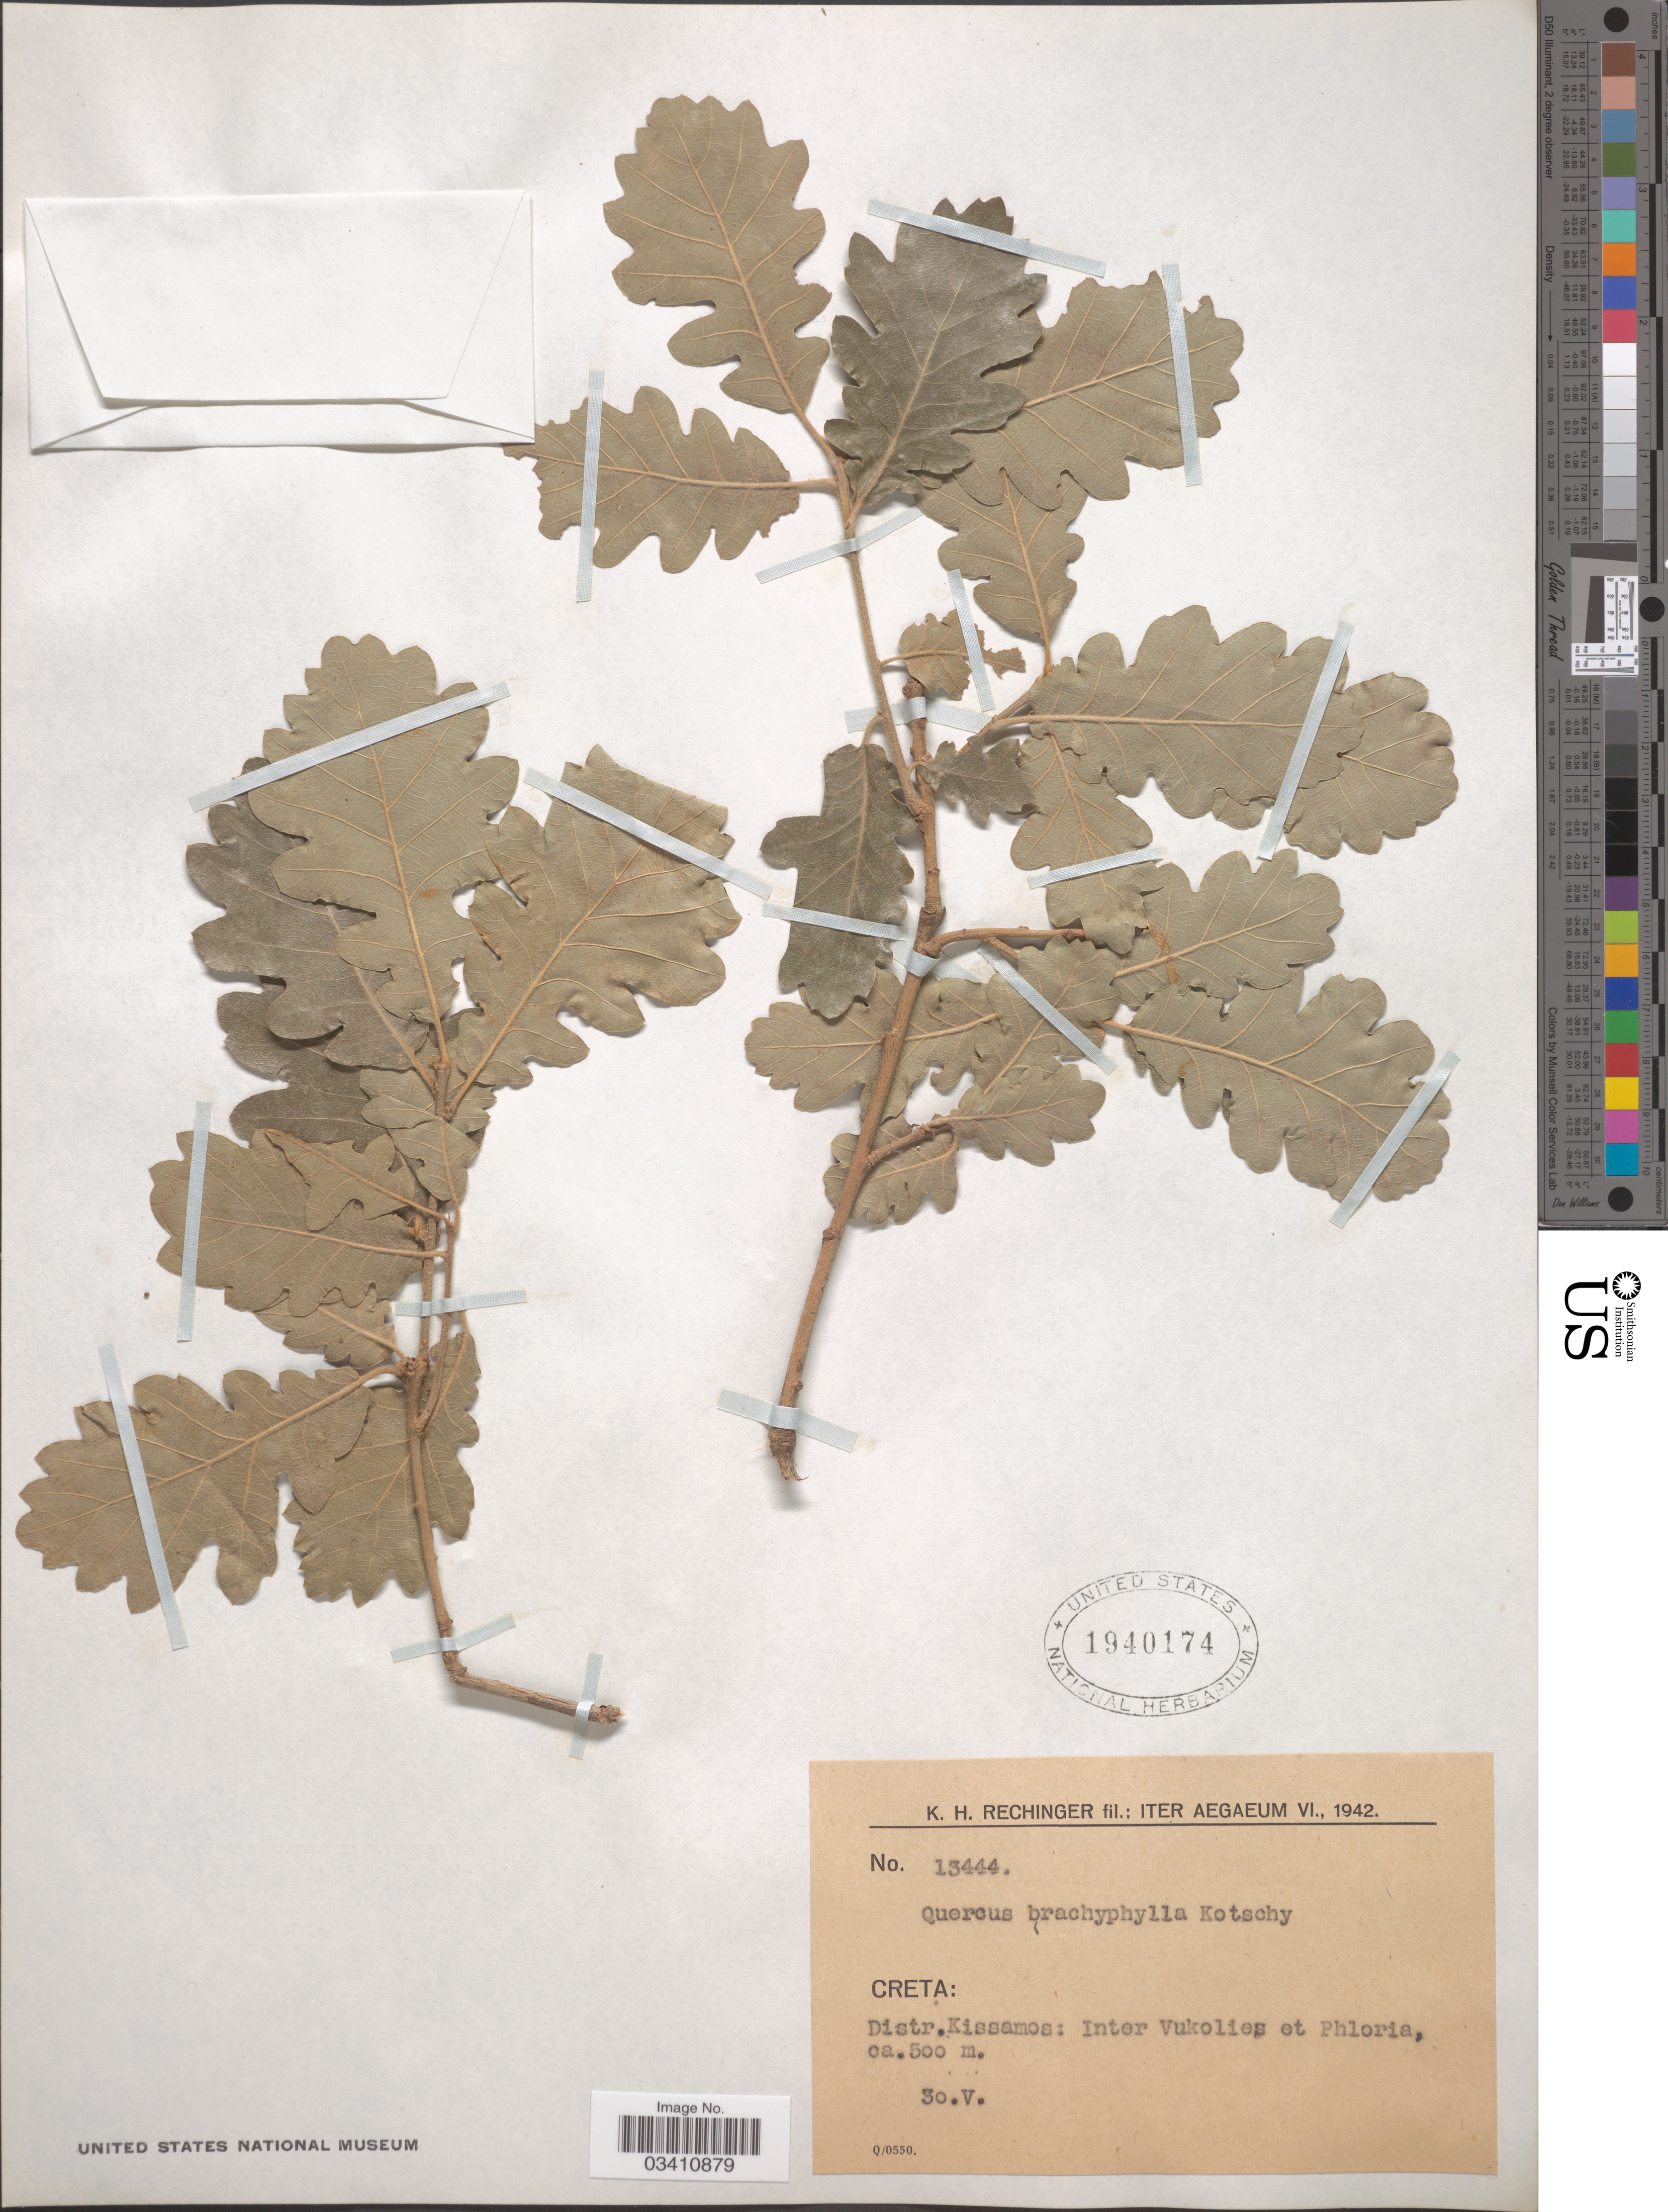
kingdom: Plantae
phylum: Tracheophyta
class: Magnoliopsida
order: Fagales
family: Fagaceae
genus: Quercus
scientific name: Quercus brachyphylla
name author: Kotschy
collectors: K. H. Rechinger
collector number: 13444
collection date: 1942-05-30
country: Greece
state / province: Crete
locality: Aegaeum. Creta: Distr.Kissamos: Inter Vukolies et Phloria.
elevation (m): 500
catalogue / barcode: US 1940174